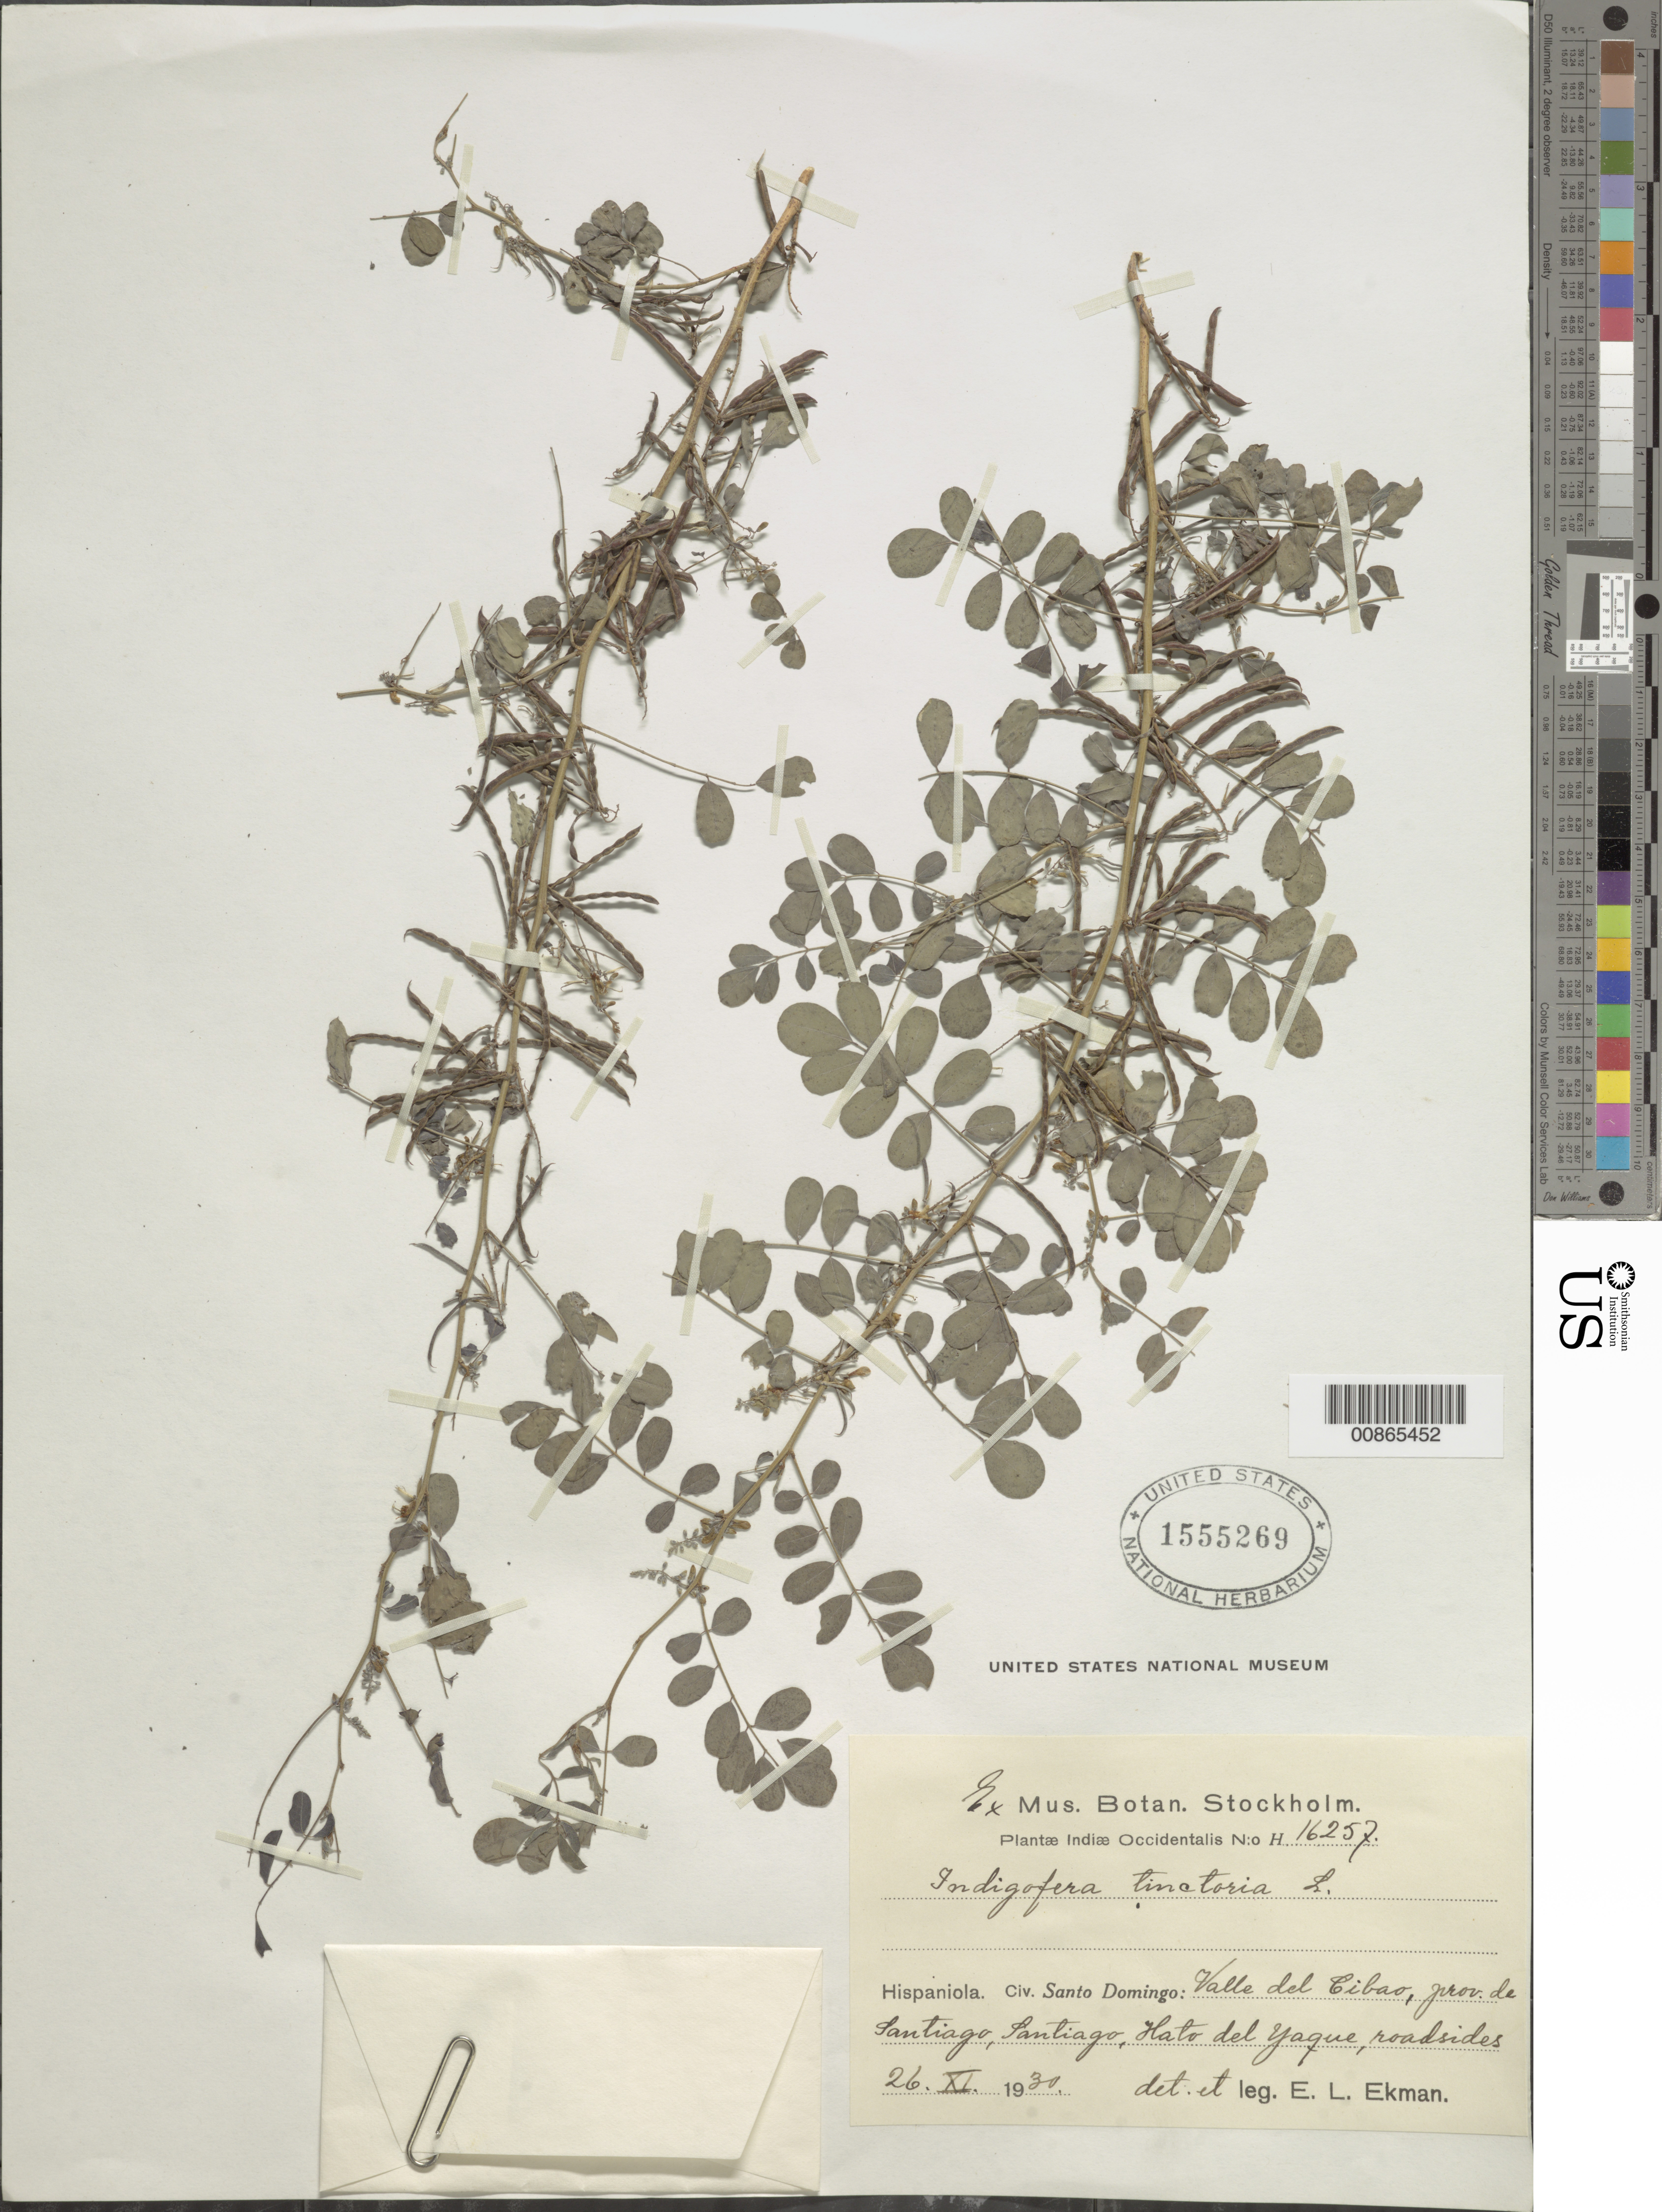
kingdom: Plantae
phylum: Tracheophyta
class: Magnoliopsida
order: Fabales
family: Fabaceae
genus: Indigofera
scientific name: Indigofera tinctoria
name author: L.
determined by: Ekman, E. L.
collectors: E. L. Ekman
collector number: H 16257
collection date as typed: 26 Nov 1930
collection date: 1930-11-26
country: Dominican Republic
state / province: Santiago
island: Hispaniola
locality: Valle del Cibao, Santiago, Hato del Yaque.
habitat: Roadsides.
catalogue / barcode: US 1555269